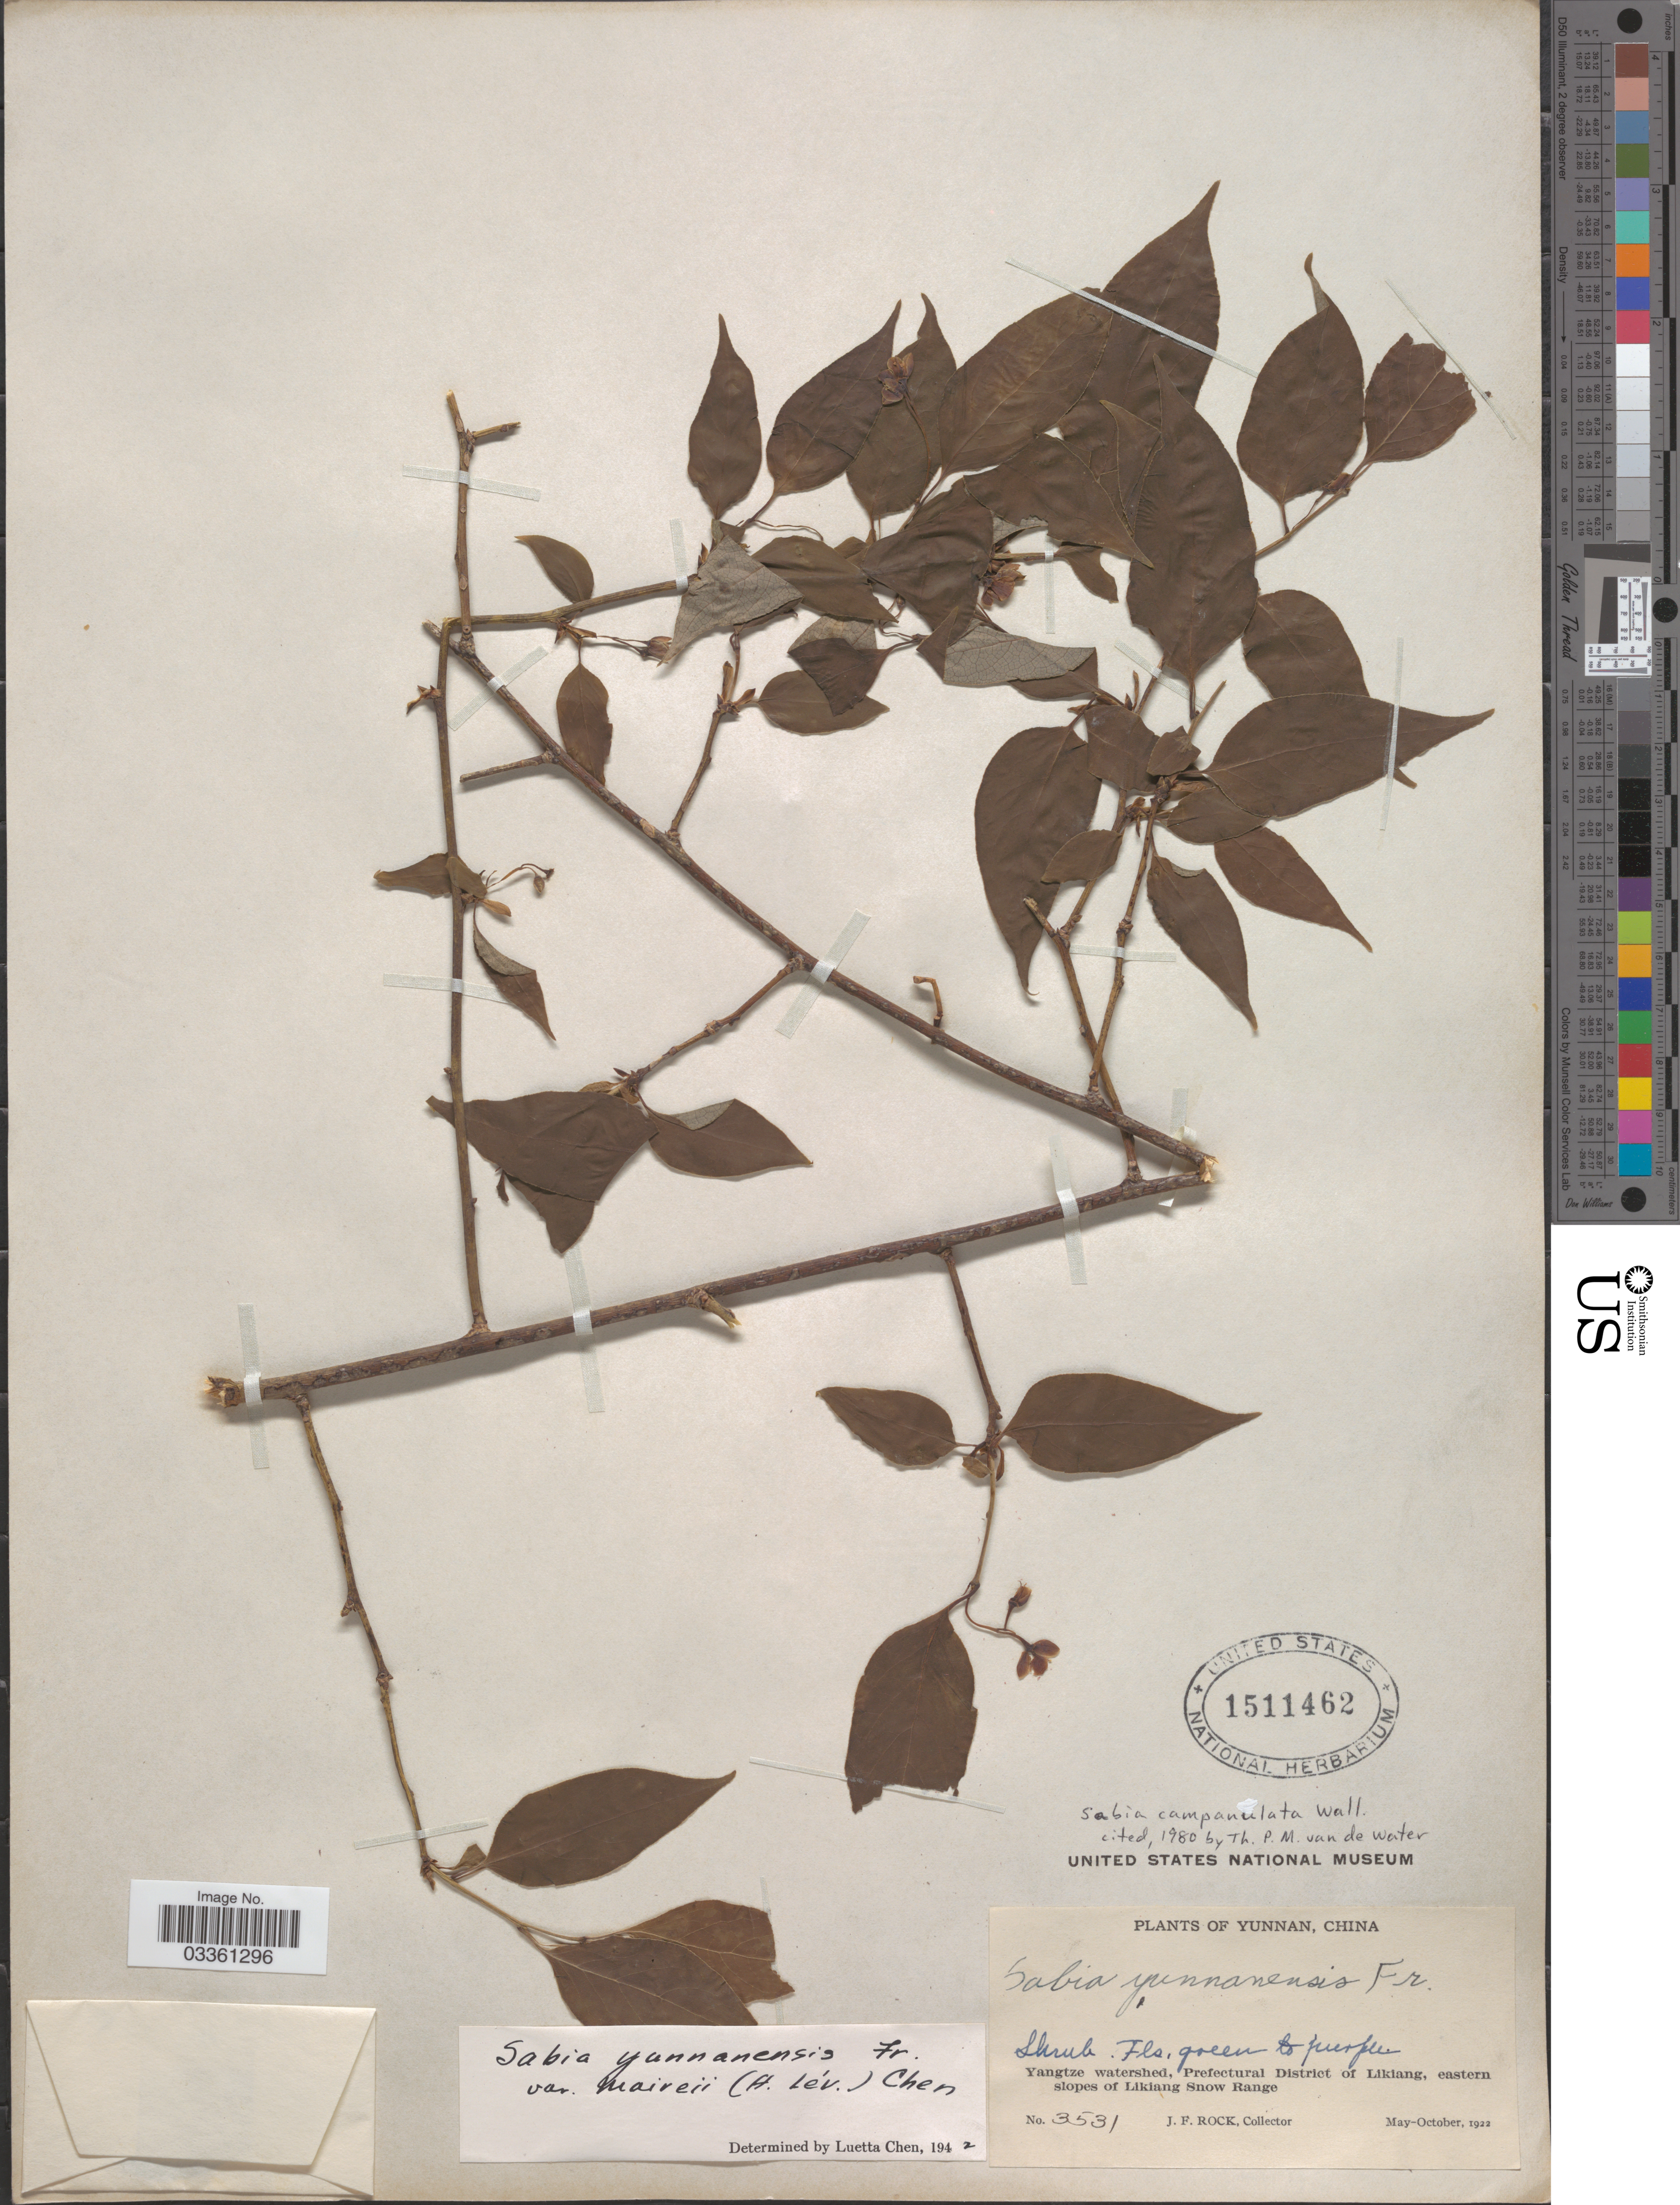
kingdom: Plantae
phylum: Tracheophyta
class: Magnoliopsida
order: Proteales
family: Sabiaceae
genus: Sabia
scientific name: Sabia campanulata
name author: Wall.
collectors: J. Rock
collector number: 3531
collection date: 1922-05/1922-10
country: China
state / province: Yunnan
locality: Yangtze watershed, Prefectural District of Likiang, eastern slopes of Likiang Snow Range.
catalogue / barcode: US 1511462